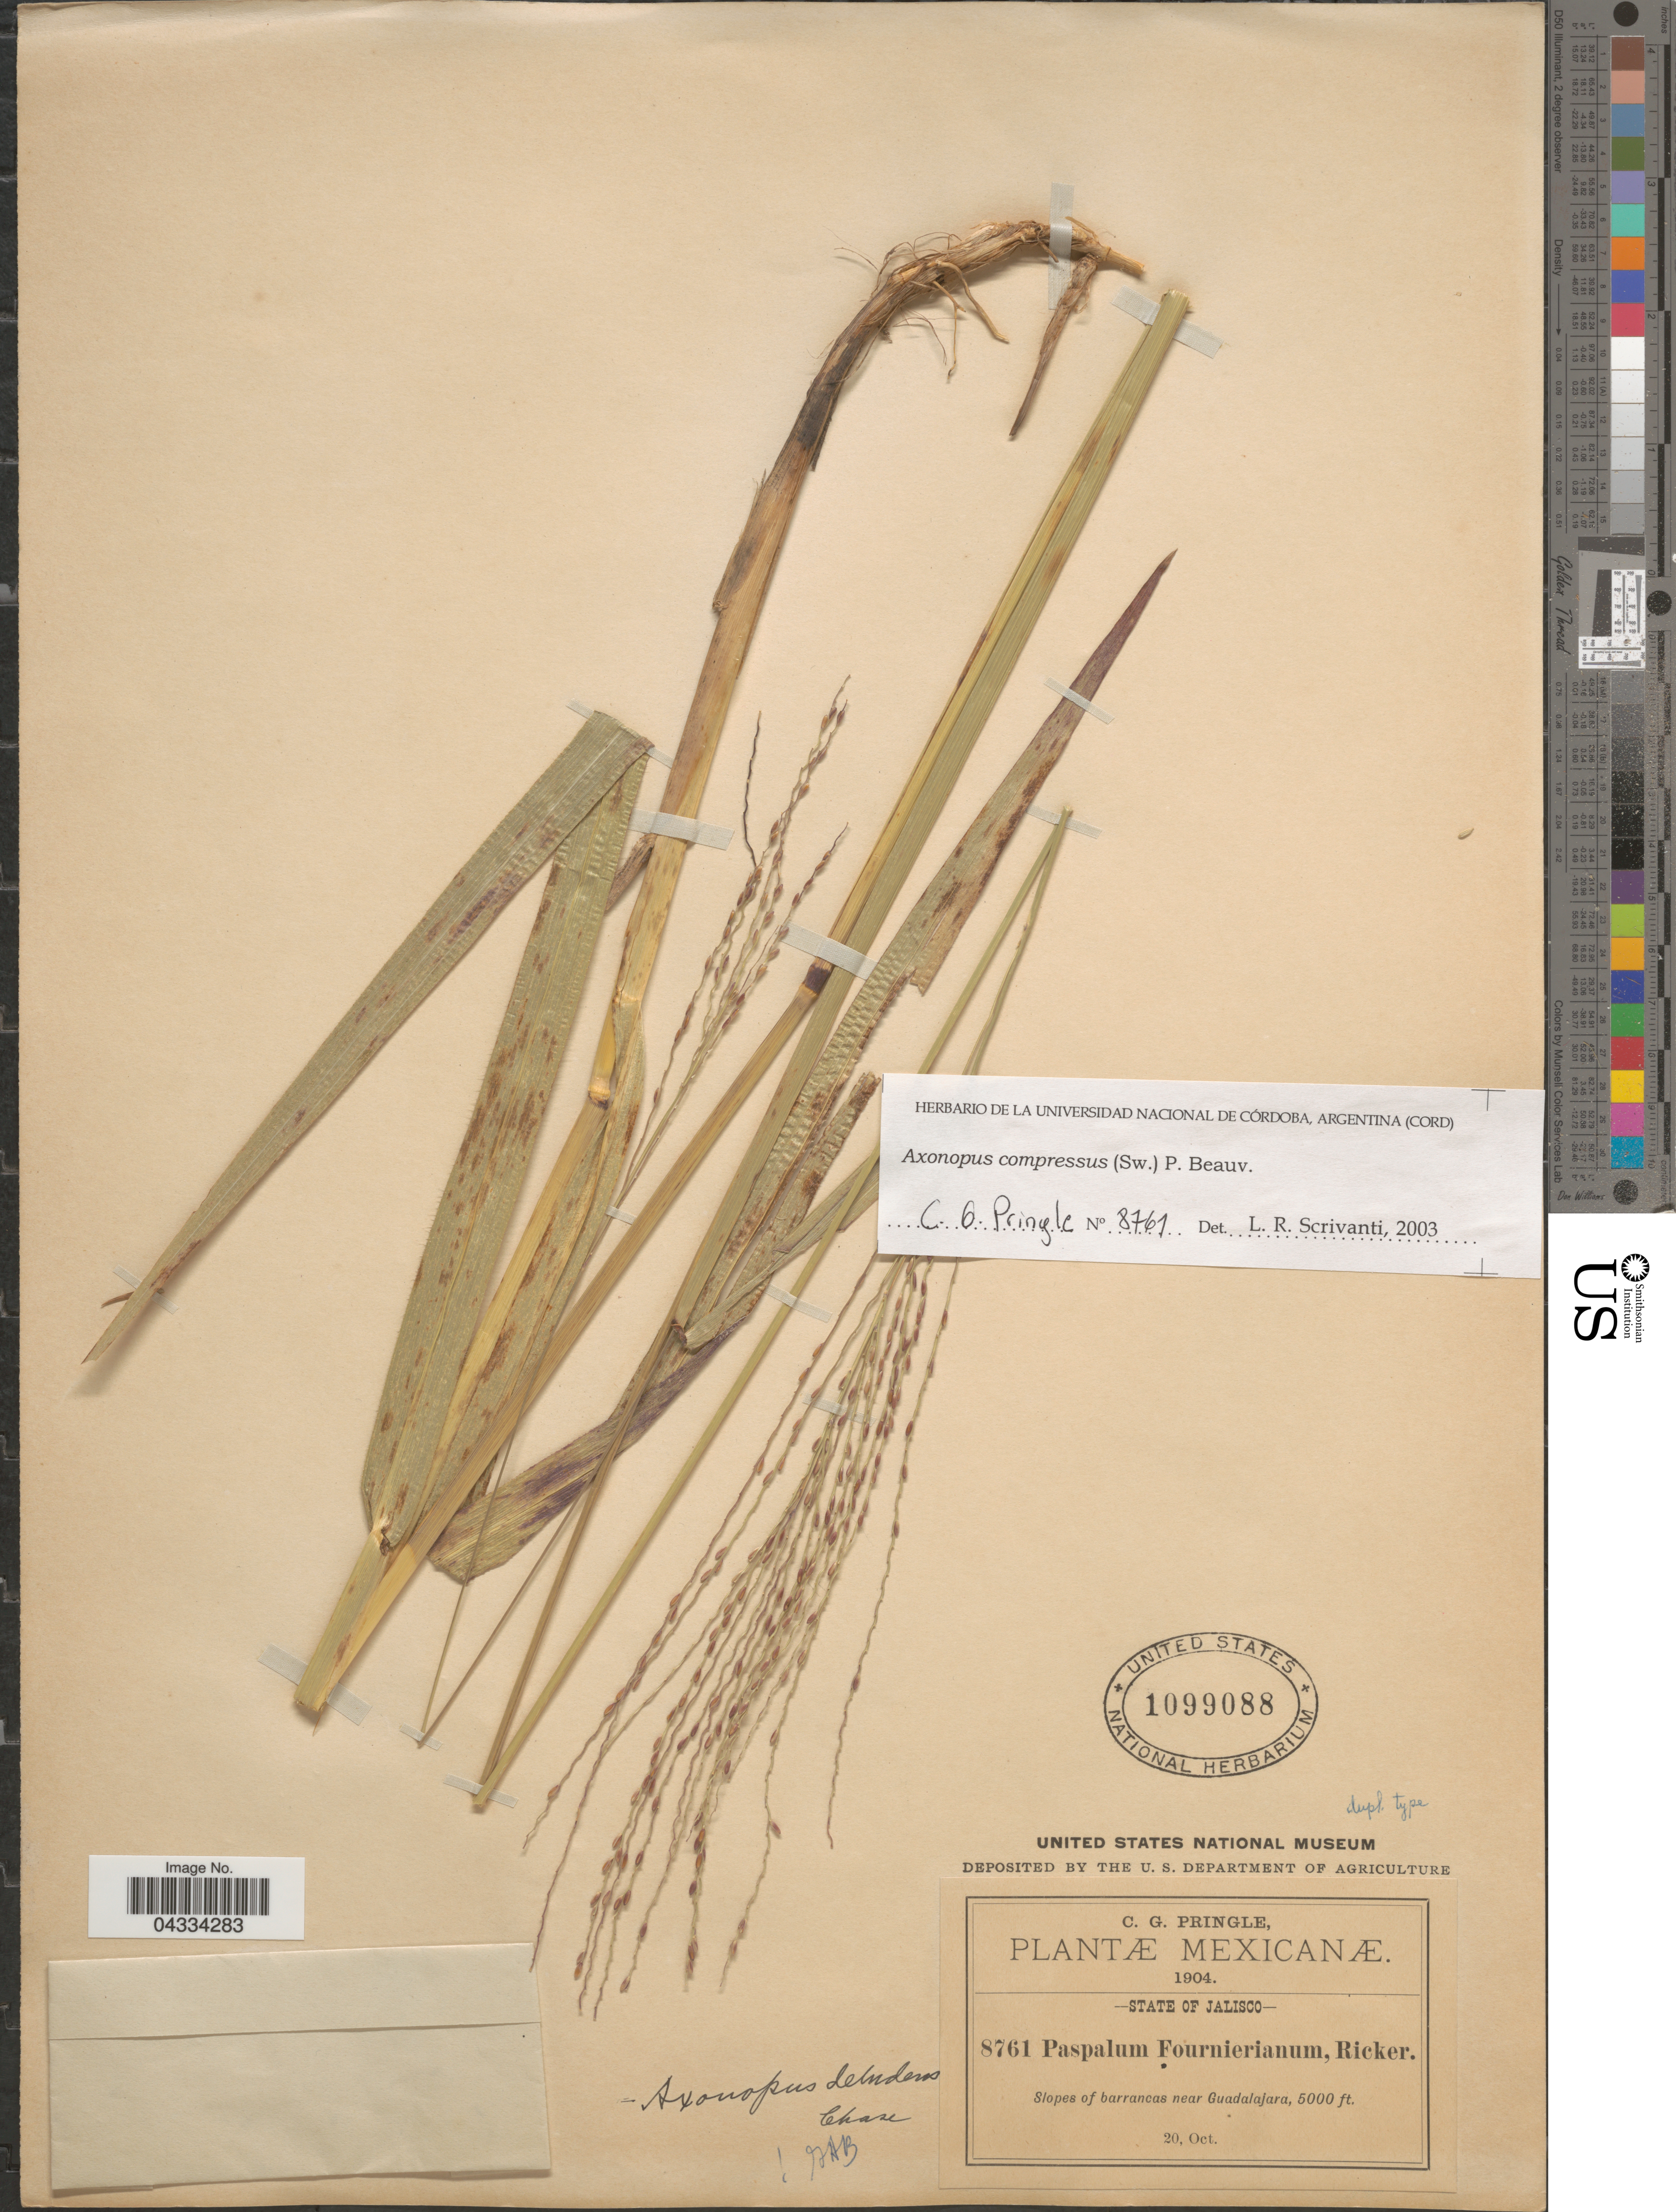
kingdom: Plantae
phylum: Tracheophyta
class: Liliopsida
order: Poales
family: Poaceae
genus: Axonopus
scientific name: Axonopus compressus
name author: (Sw.) P. Beauv.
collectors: C. G. Pringle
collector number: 8761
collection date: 1904-10-20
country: Mexico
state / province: Jalisco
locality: Mexicanæ. Slopes of barrancas near Guadalajara.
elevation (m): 1524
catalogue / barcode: US 1099088